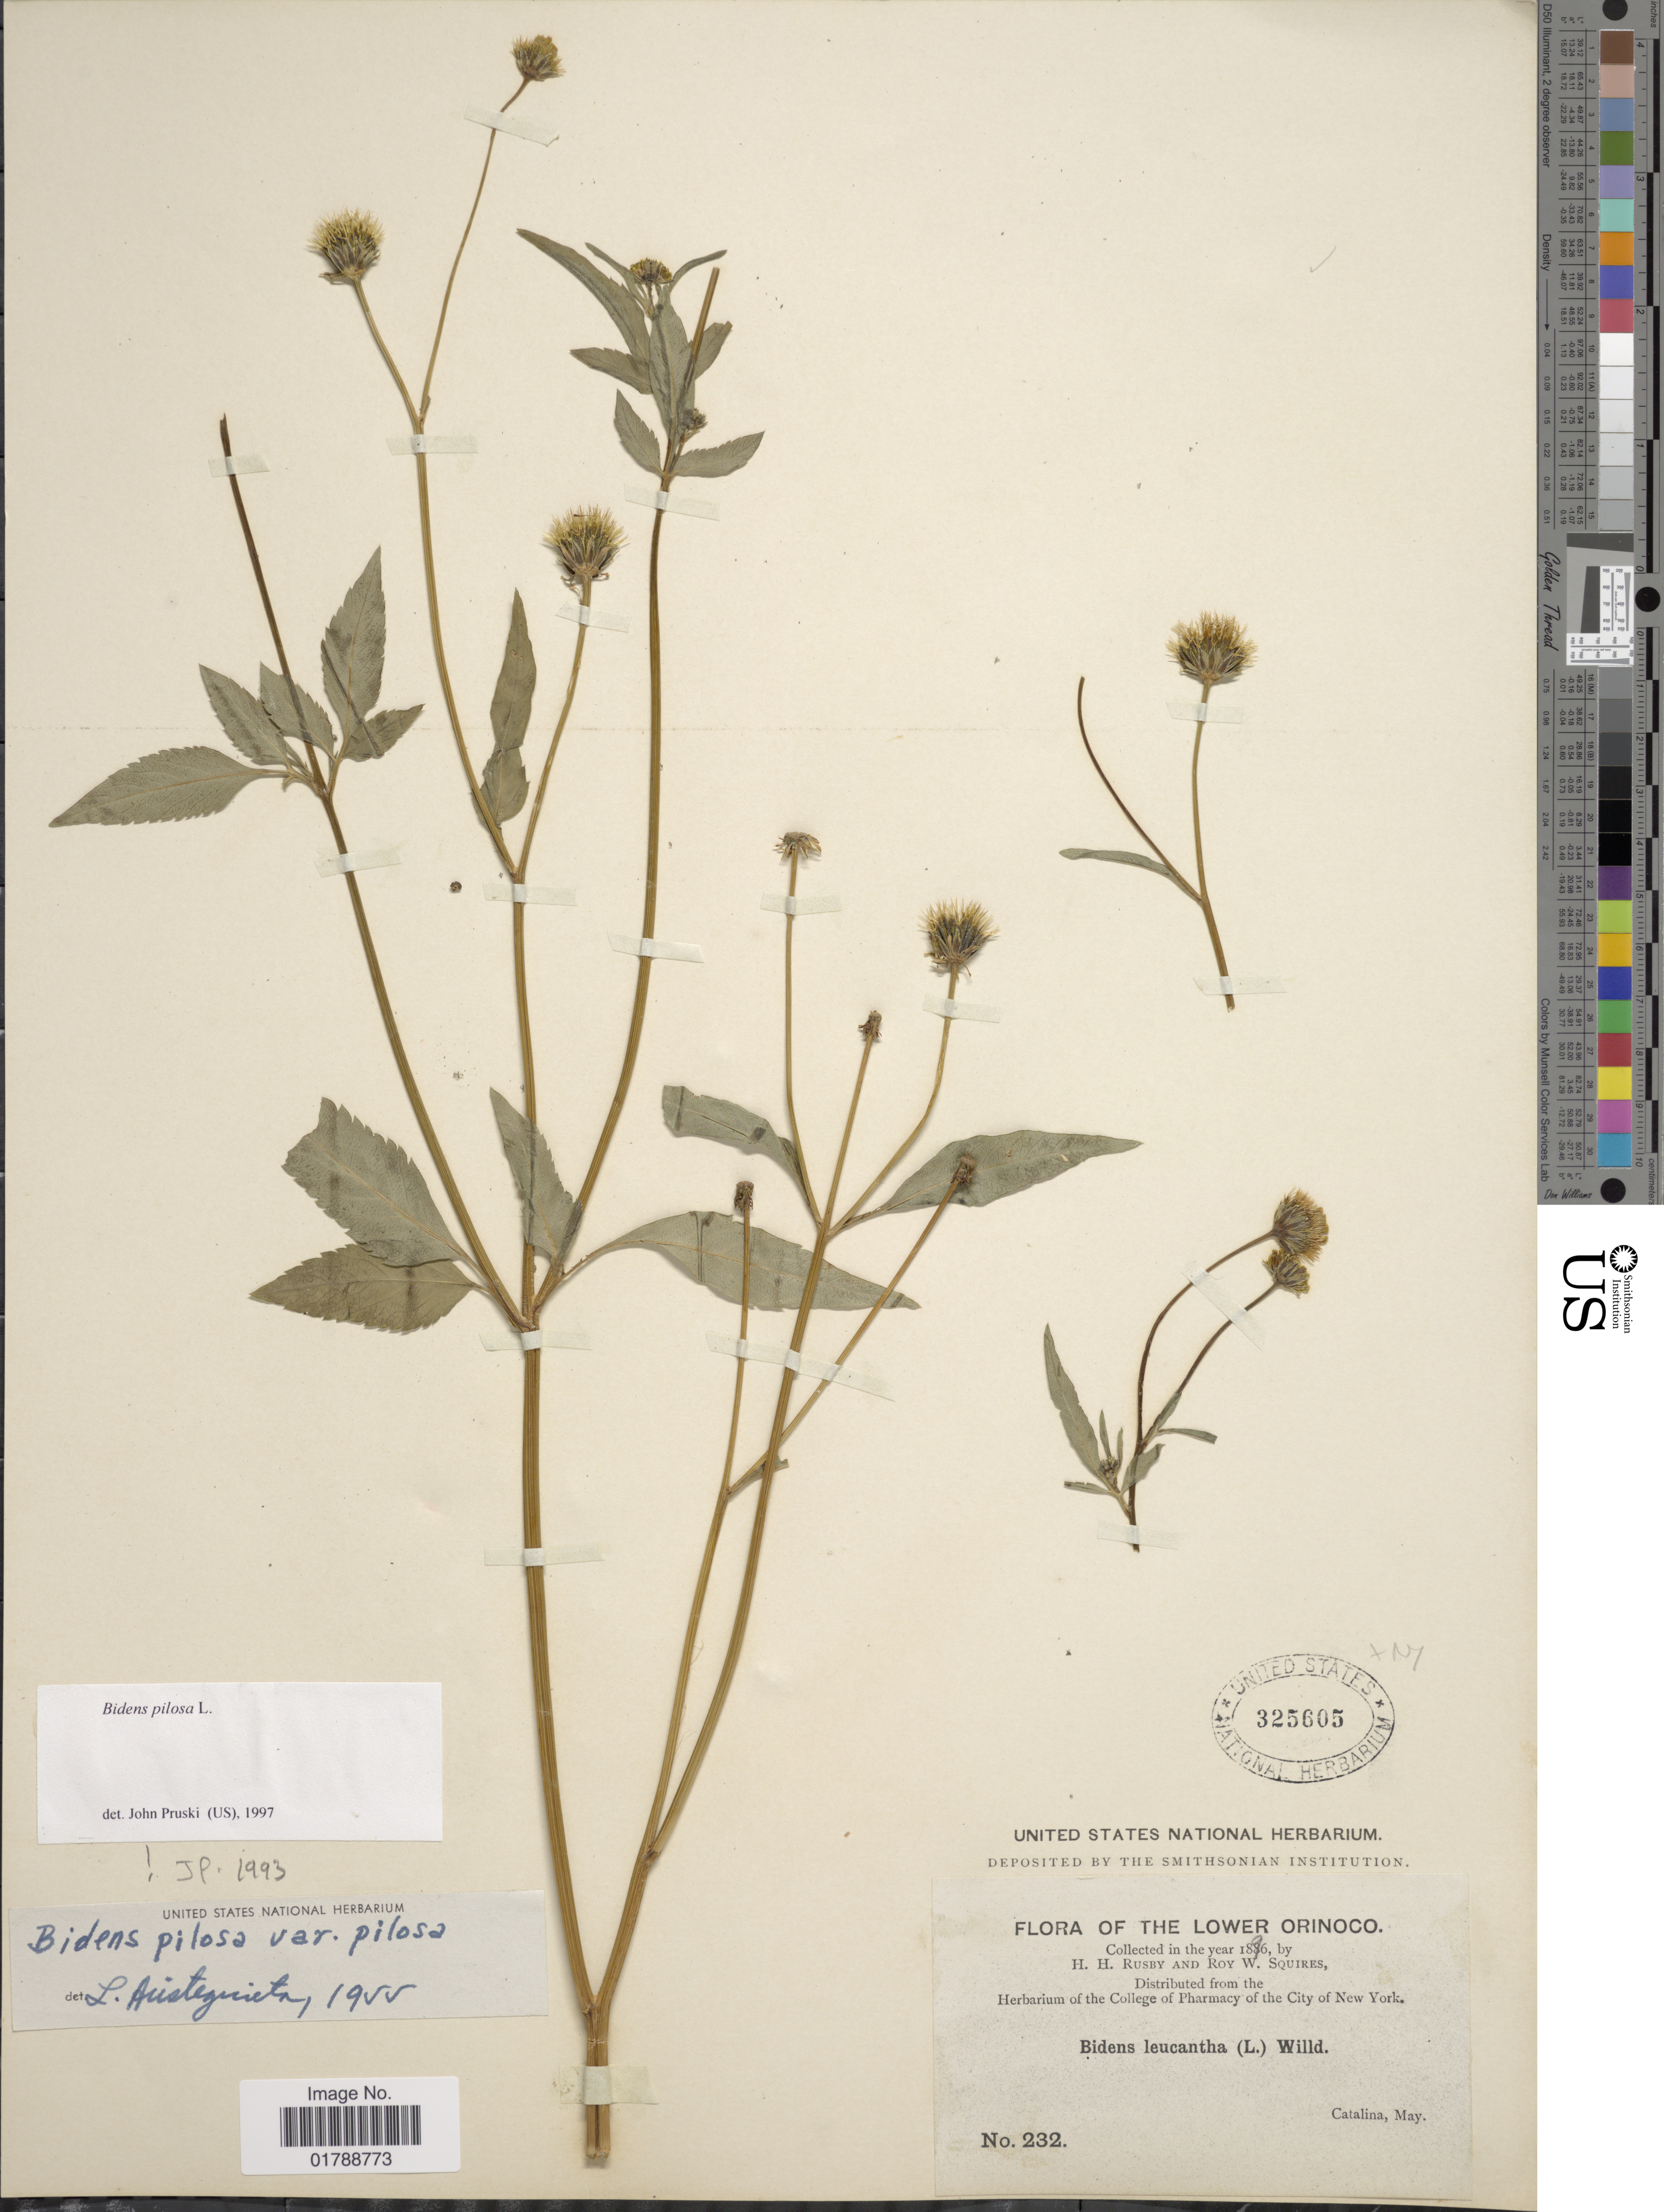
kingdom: Plantae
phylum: Tracheophyta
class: Magnoliopsida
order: Asterales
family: Asteraceae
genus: Bidens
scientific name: Bidens pilosa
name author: L.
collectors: H. H. Rusby & R. Squires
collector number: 232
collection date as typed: May 1896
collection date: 1896-05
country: Venezuela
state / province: Delta Amacuro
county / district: Tucupita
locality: Lower Orinoco, Santa Catalina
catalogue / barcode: US 325605